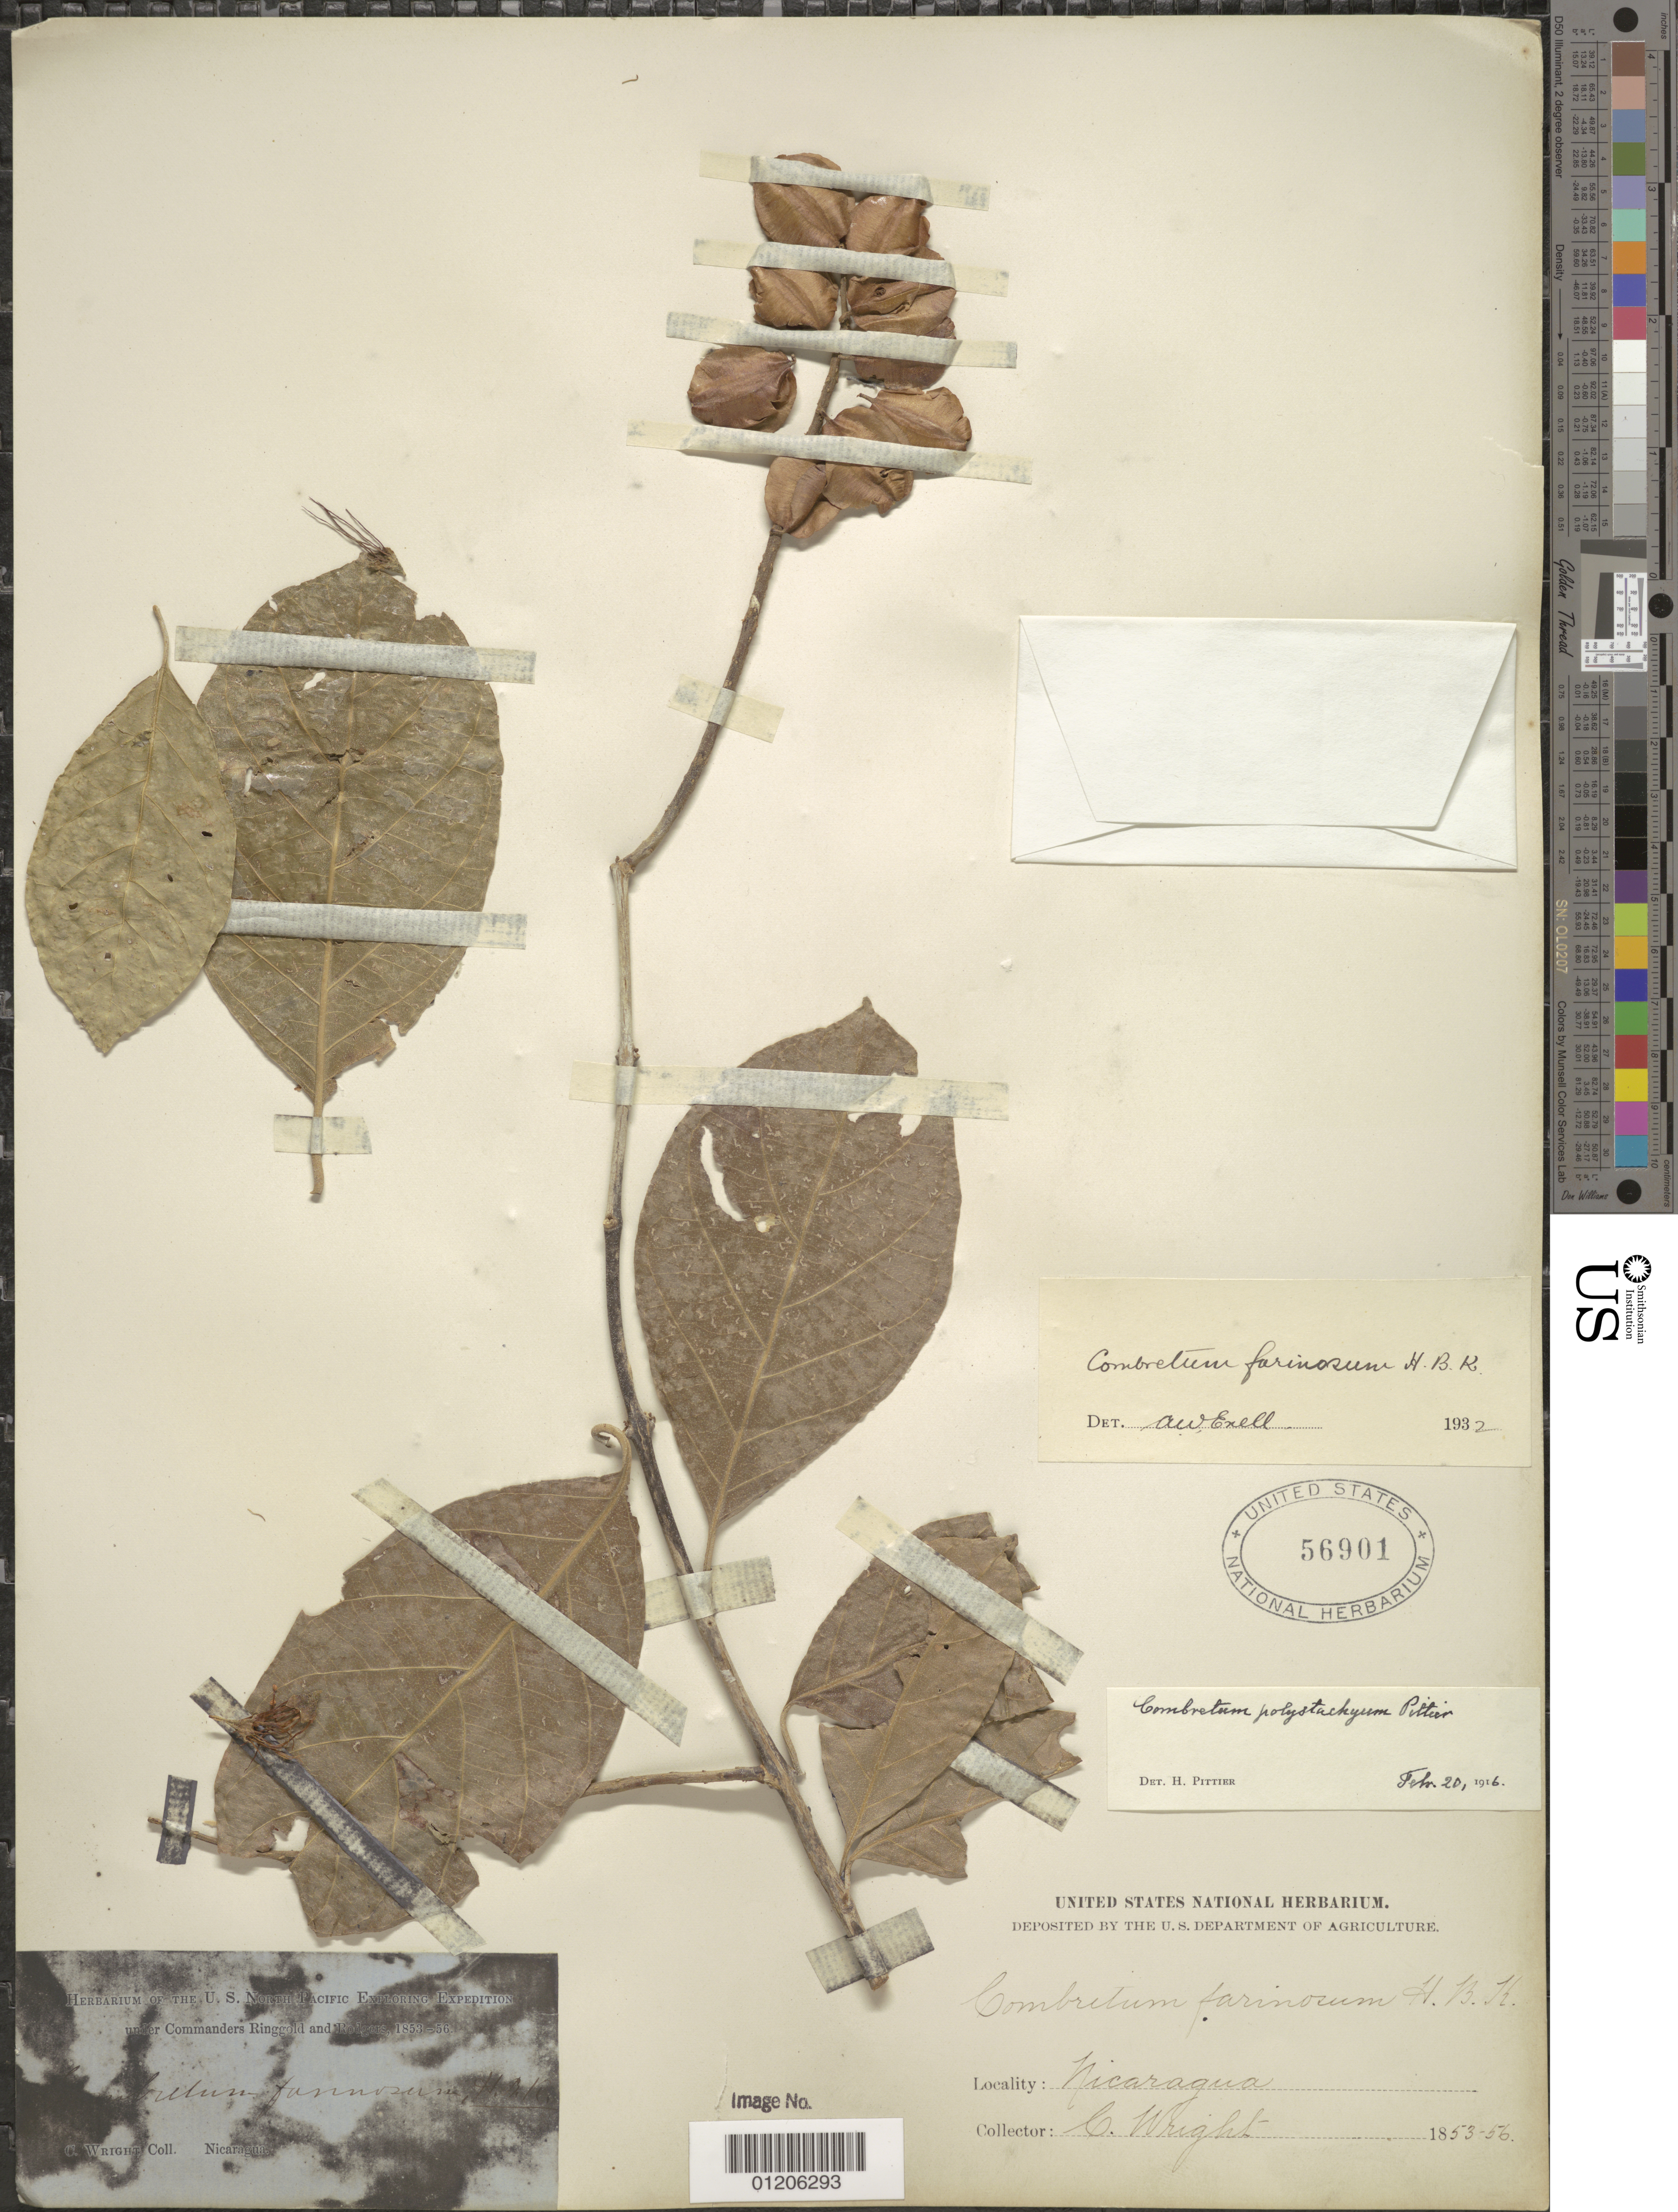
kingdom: Plantae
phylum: Tracheophyta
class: Magnoliopsida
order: Myrtales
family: Combretaceae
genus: Combretum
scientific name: Combretum fruticosum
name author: (Loefl.) Stuntz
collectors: C. Wright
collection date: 1853/1856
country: Nicaragua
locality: U.S. North Pacific Exploring Expedition under Commanders Ringgold and Rodgers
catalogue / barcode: US 56901